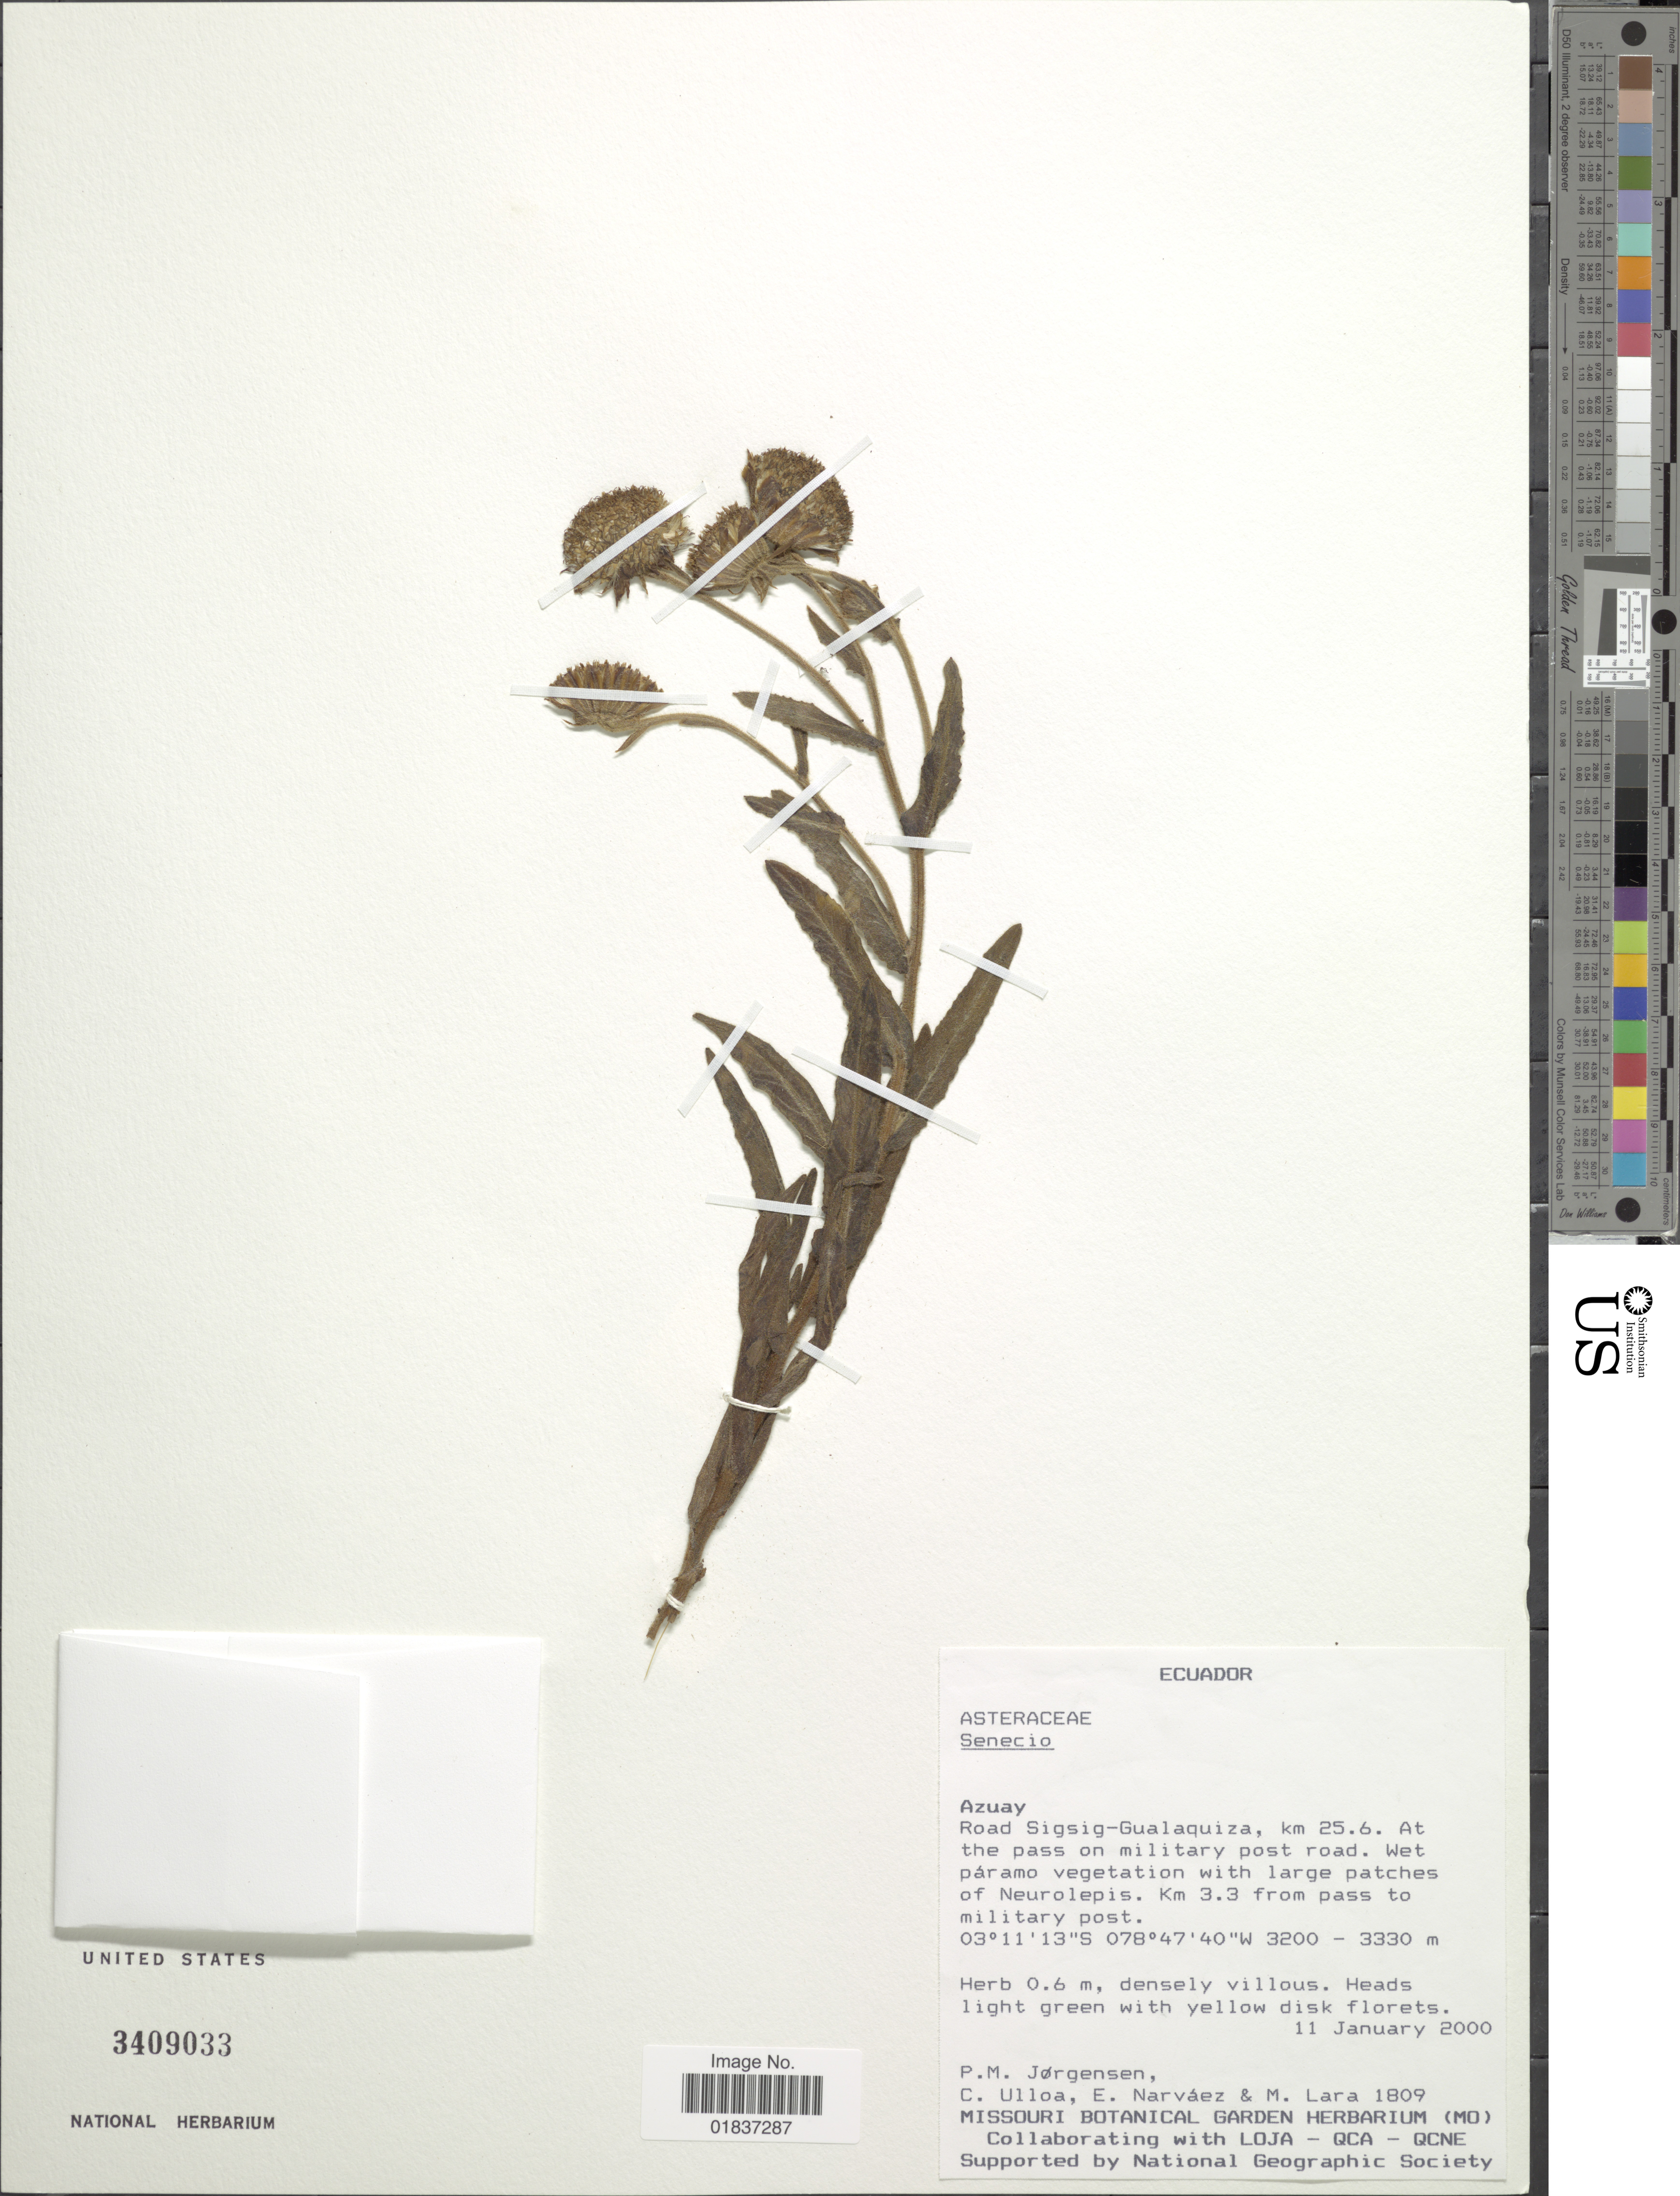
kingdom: Plantae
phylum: Tracheophyta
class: Magnoliopsida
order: Asterales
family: Asteraceae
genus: Senecio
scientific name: Senecio rhizomatus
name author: Rusby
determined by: Salomon, Luciana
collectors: P. M. Jørgensen, C. Ulloa, E. Narváez & M. Lara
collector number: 1809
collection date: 2000-01-11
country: Ecuador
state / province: Azuay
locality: Azuay. Road Sigsig-Gualaquiza, km 25.6. At the pass on military post road. Km 3.3 from pass to military post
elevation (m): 3200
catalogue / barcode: US 3409033